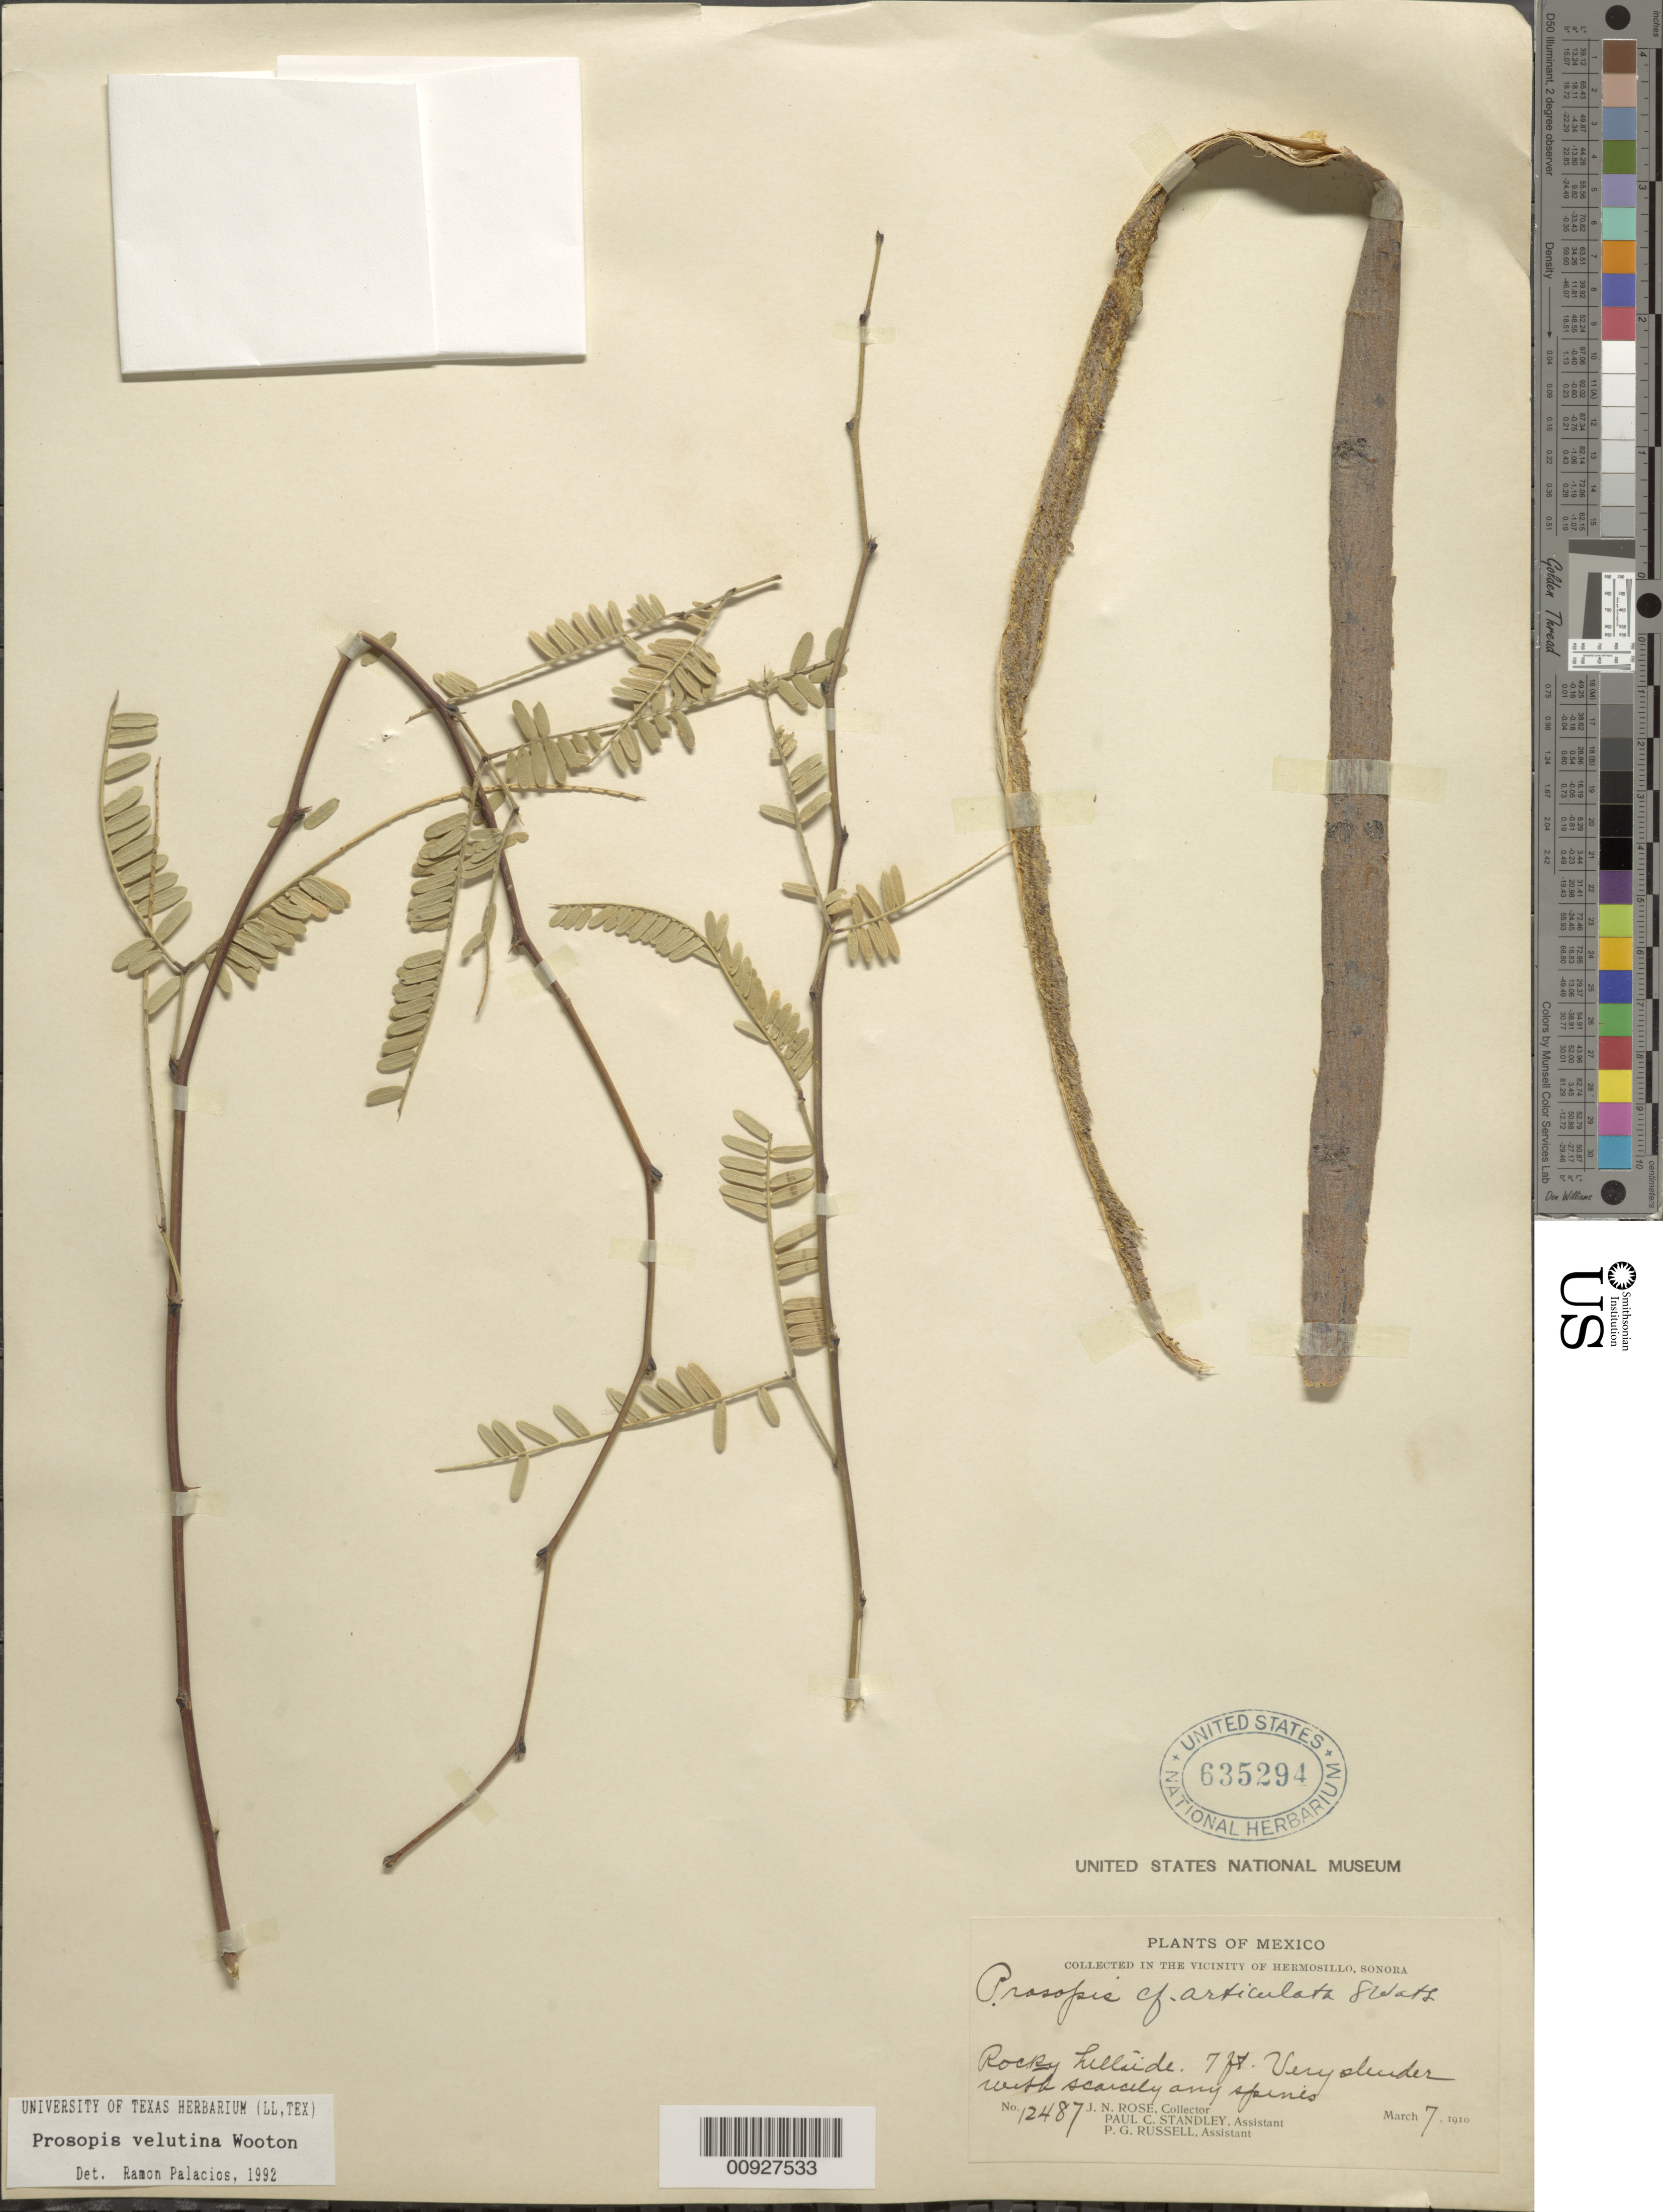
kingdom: Plantae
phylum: Tracheophyta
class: Magnoliopsida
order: Fabales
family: Fabaceae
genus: Neltuma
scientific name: Neltuma velutina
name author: (Wooton) Britton & Rose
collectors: J. N. Rose, P. C. Standley & P. G. Russell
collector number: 12487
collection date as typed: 07 Mar 1910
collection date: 1910-03-07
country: Mexico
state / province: Sonora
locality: In the vicinity of Hermosillo, Sonora.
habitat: Rocky hillside.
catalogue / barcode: US 635294